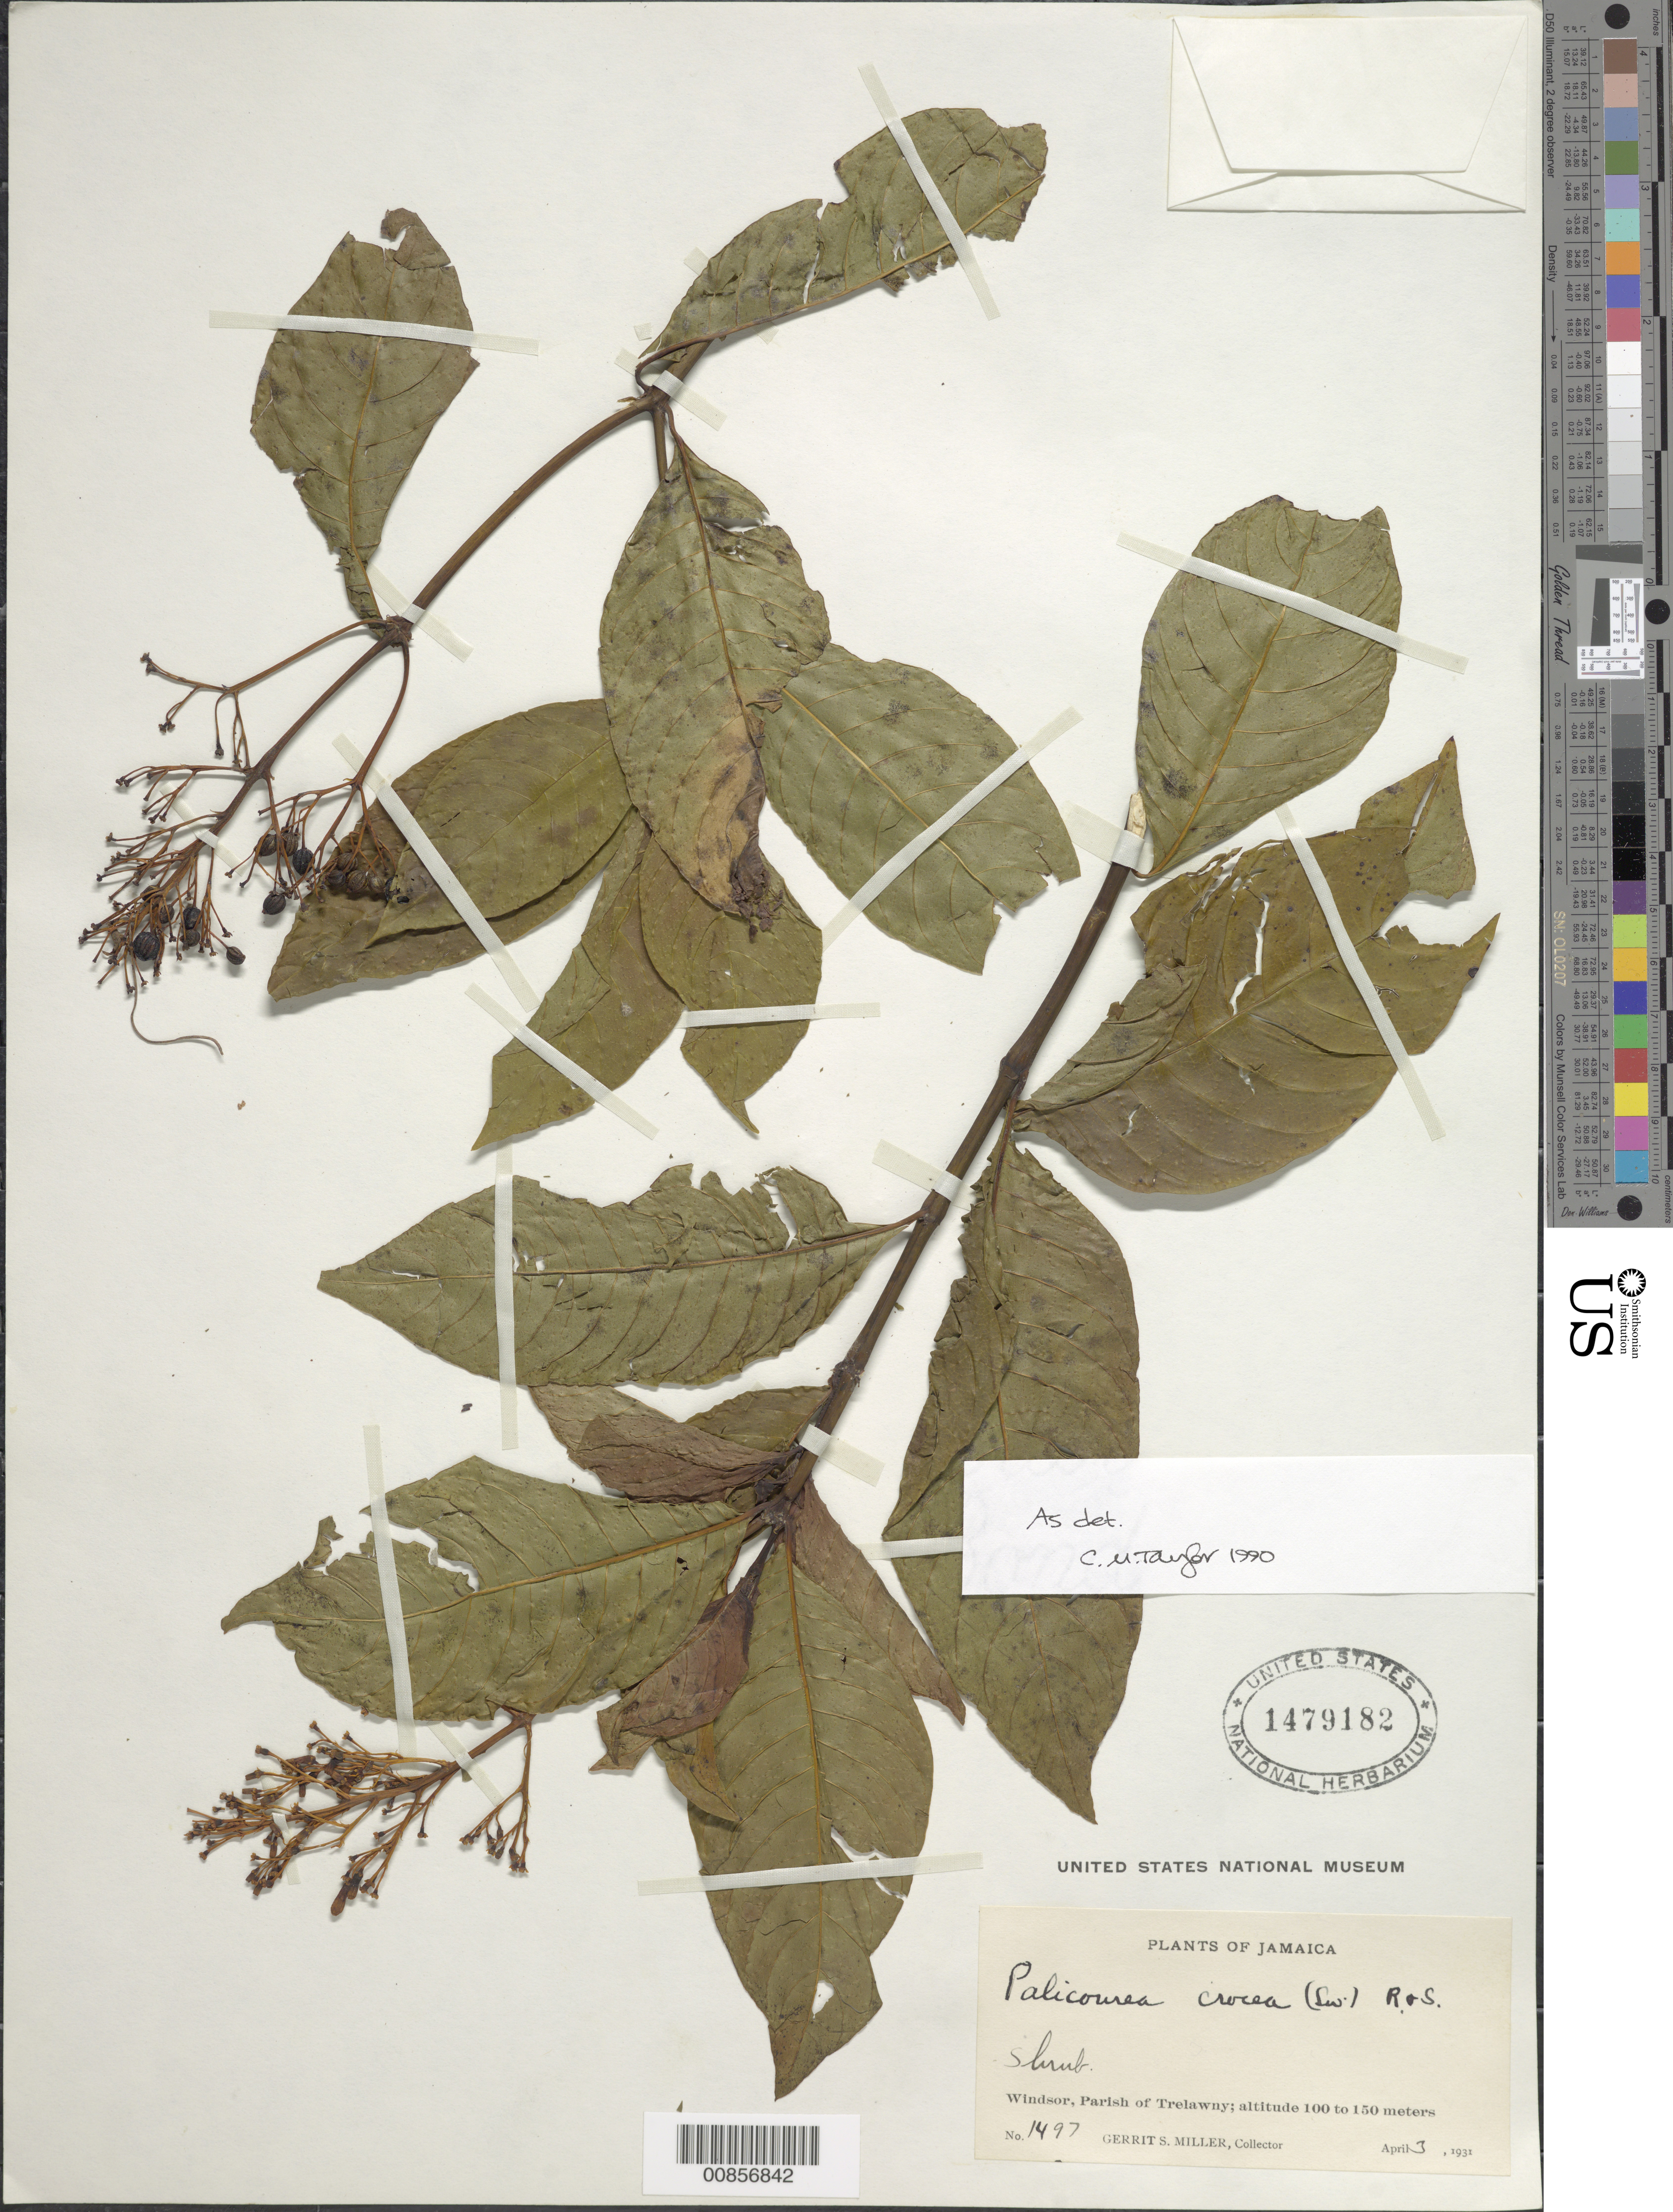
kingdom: Plantae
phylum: Tracheophyta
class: Magnoliopsida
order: Gentianales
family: Rubiaceae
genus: Palicourea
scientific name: Palicourea crocea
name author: (Sw.) Schult.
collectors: G. S. Miller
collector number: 1497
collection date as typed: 03 Apr 1931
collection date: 1931-04-03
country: Jamaica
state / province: Trelawny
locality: Windsor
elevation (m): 100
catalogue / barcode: US 1479182